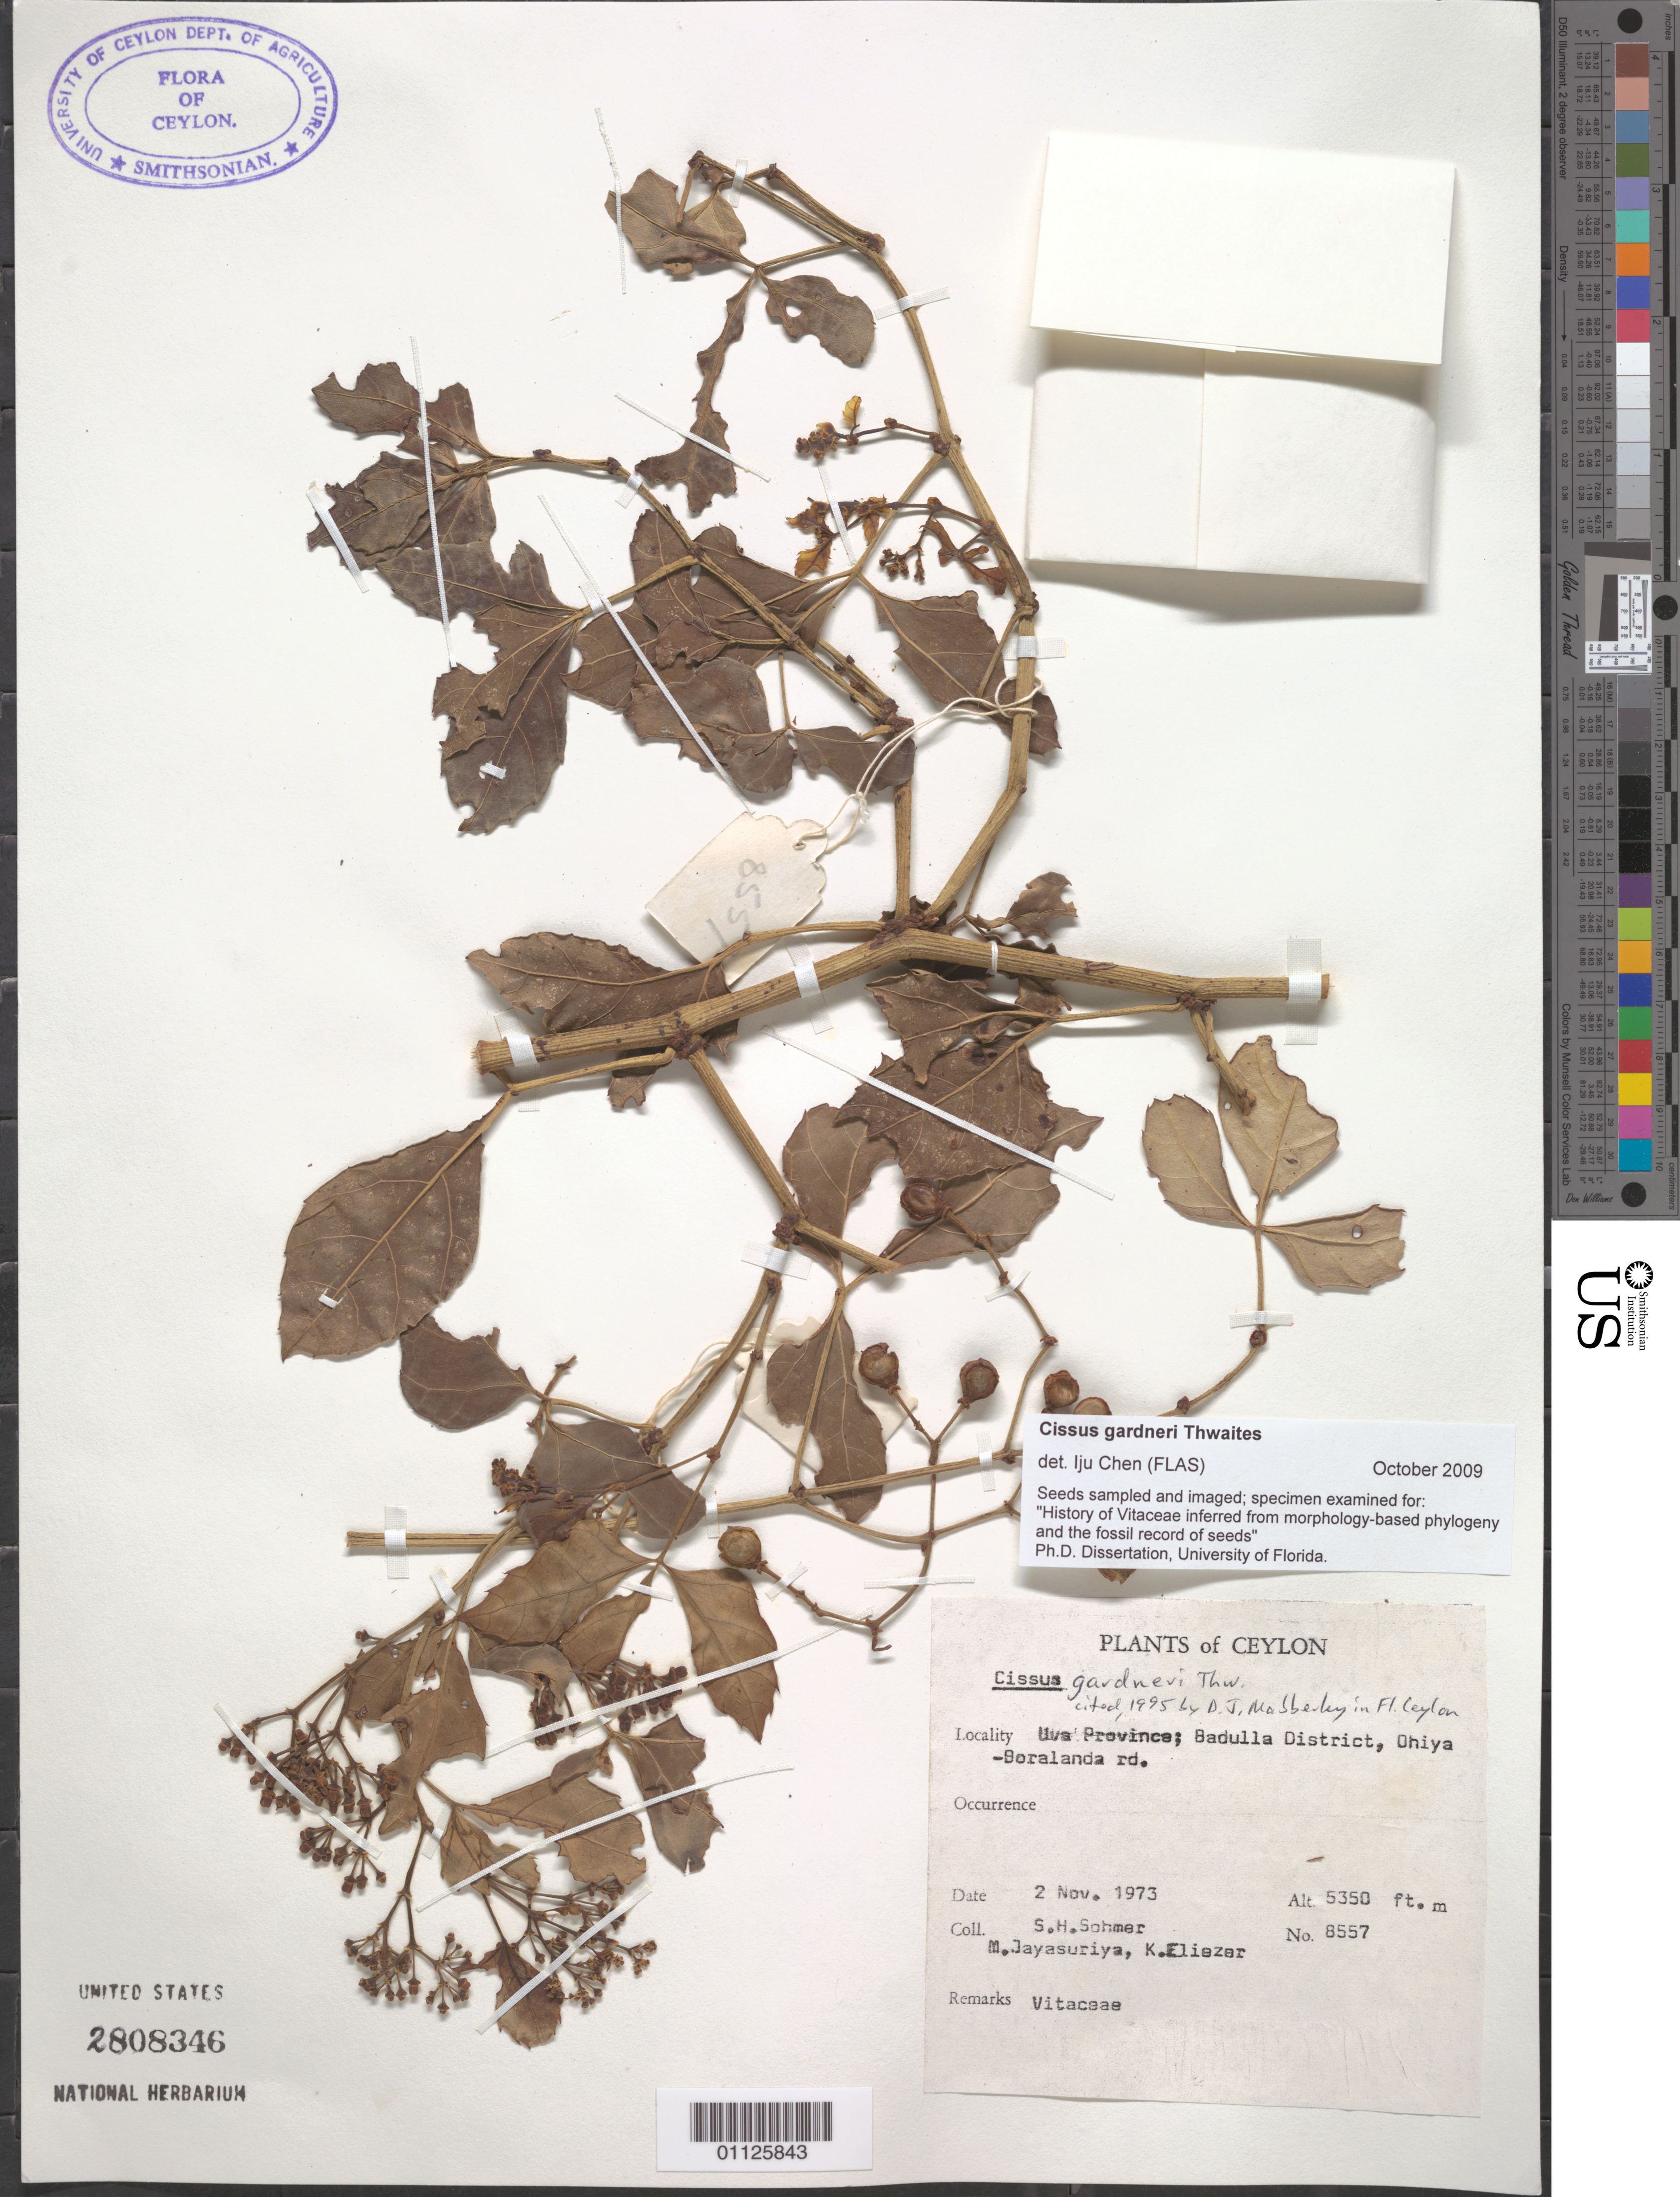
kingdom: Plantae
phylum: Tracheophyta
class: Magnoliopsida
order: Vitales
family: Vitaceae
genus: Cissus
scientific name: Cissus gardneri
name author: Thwaites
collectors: S. H. Sohmer, A. H. Jayasuriya & K. Eliezer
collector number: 8557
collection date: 1973-11-02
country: Sri Lanka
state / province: Uva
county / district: Badulla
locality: Ohiya - Boralanda Rd.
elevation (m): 1631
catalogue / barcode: US 2808346